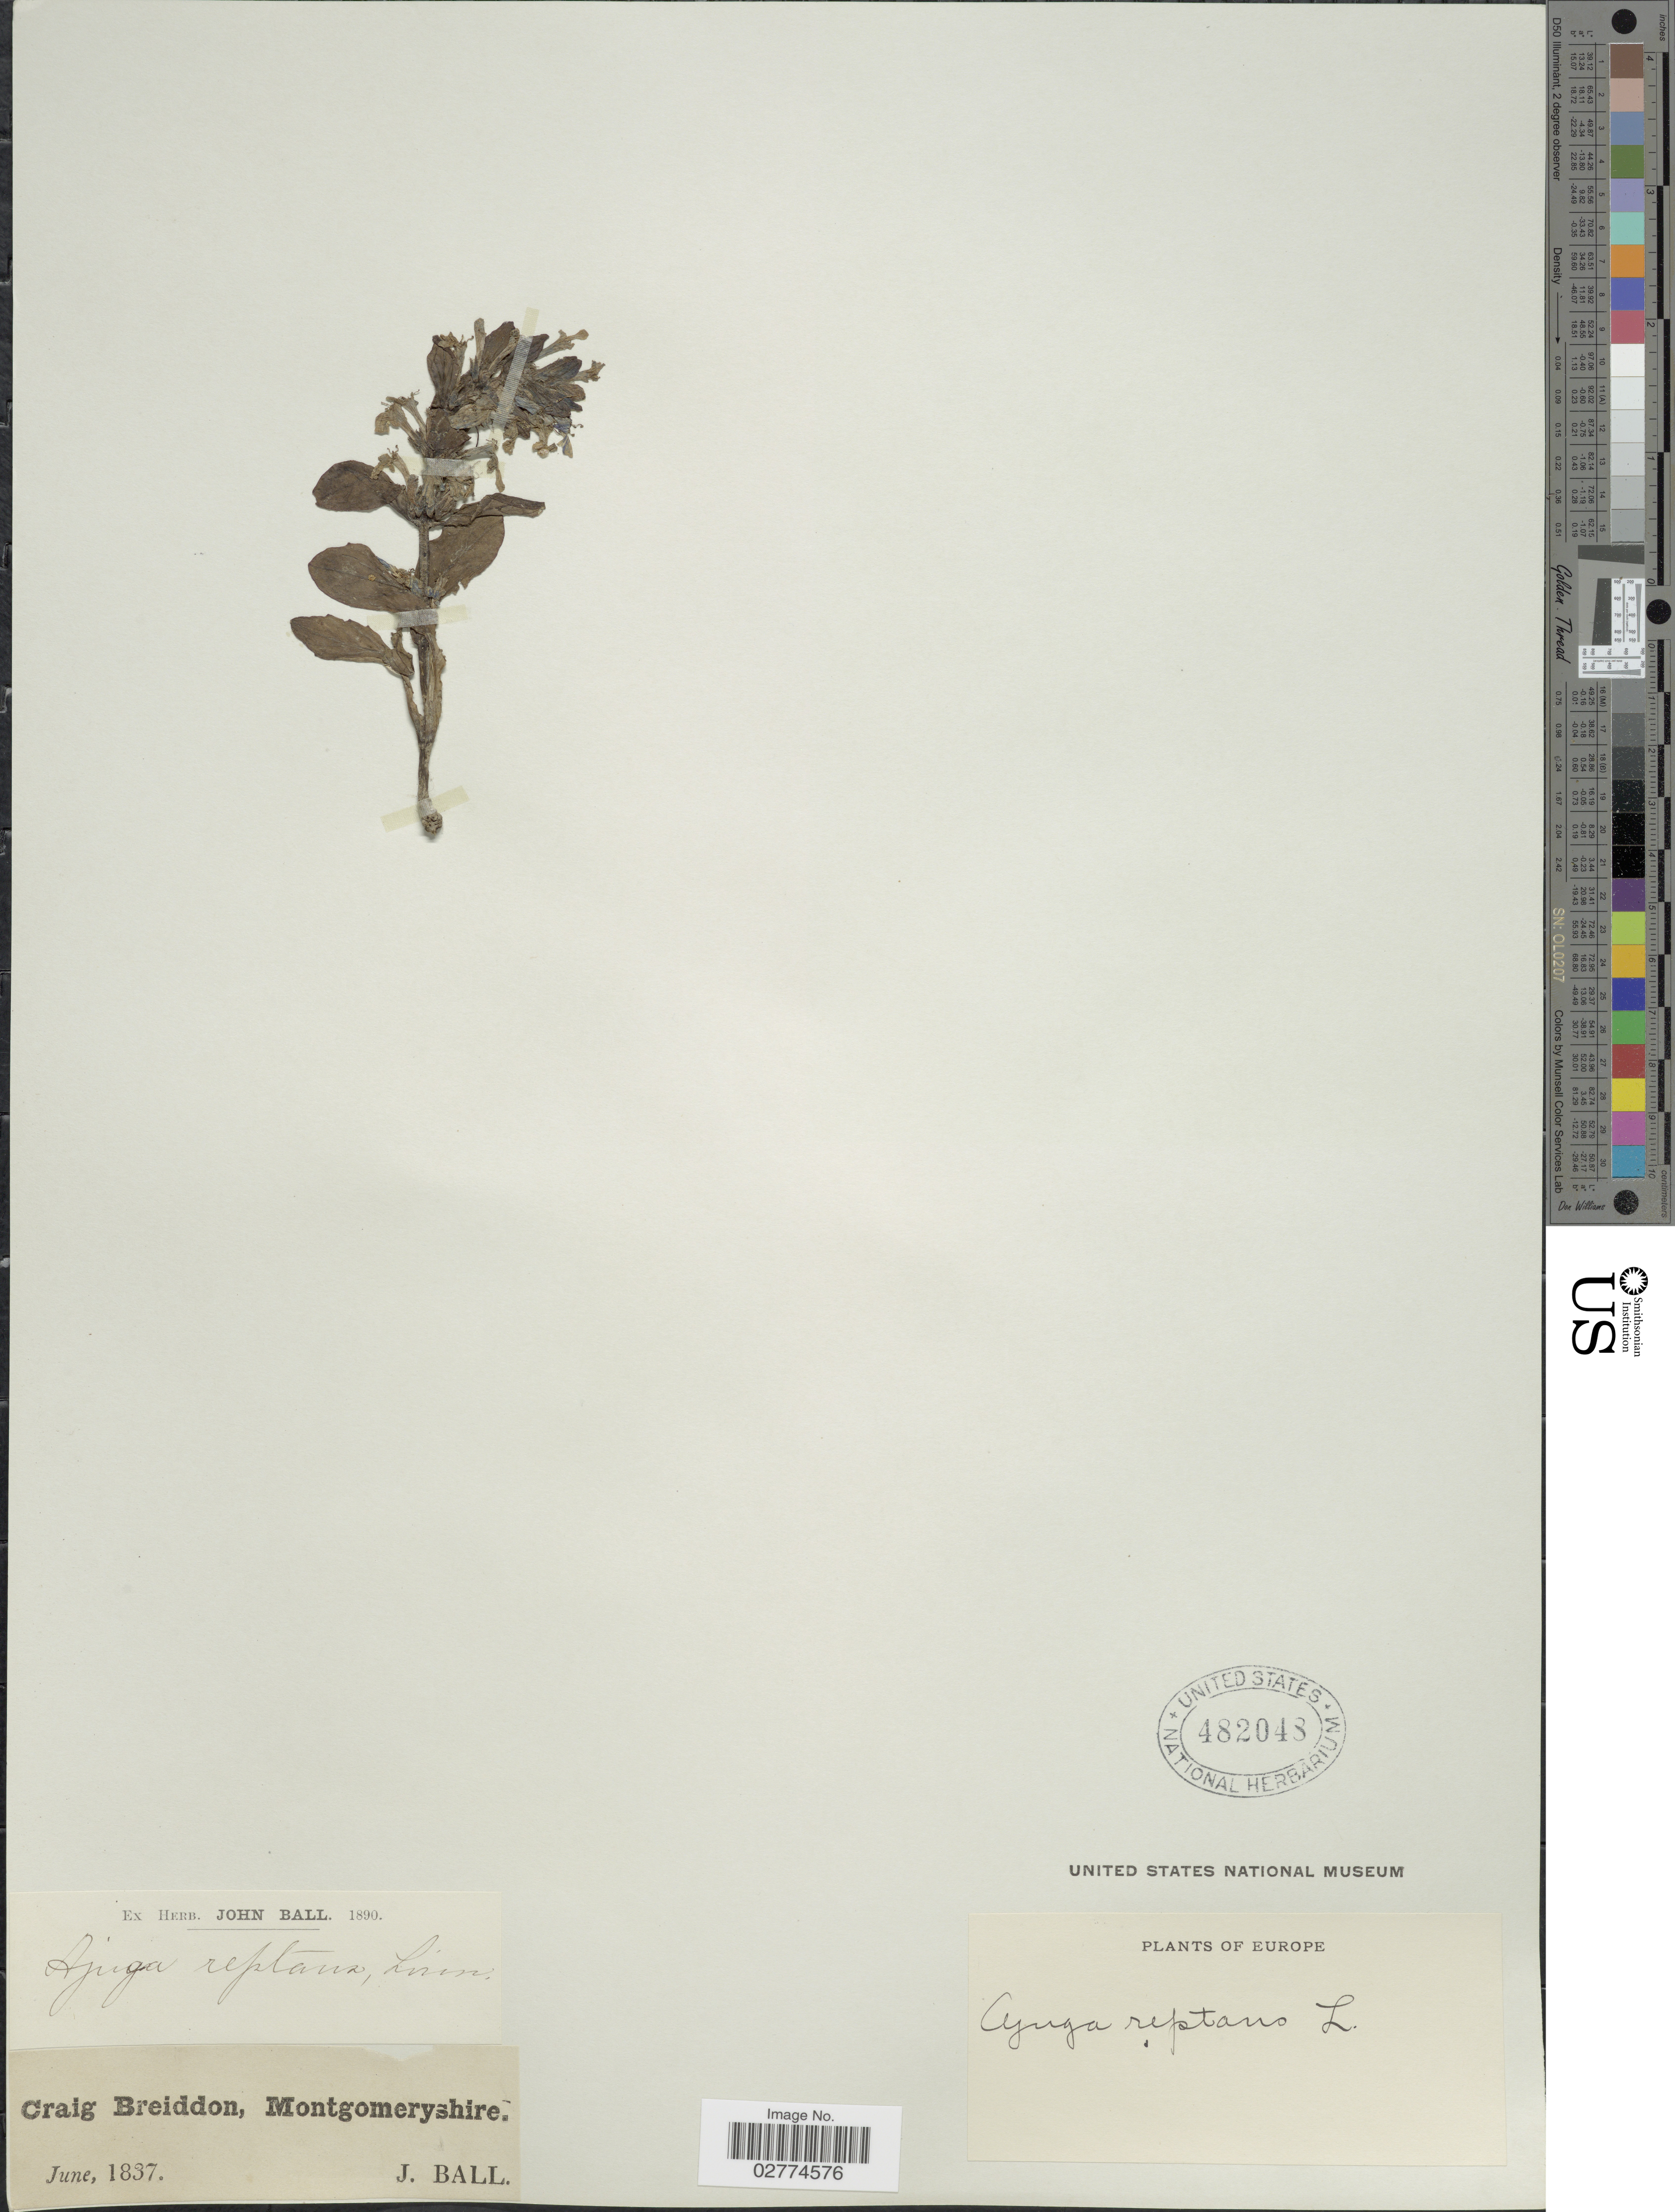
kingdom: Plantae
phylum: Tracheophyta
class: Magnoliopsida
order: Lamiales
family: Lamiaceae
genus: Ajuga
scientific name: Ajuga reptans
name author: L.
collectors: J. Ball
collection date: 1837-06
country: United Kingdom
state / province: Wales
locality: Europe. Craig Breiddon, Montgomeryshire.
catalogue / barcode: US 482048